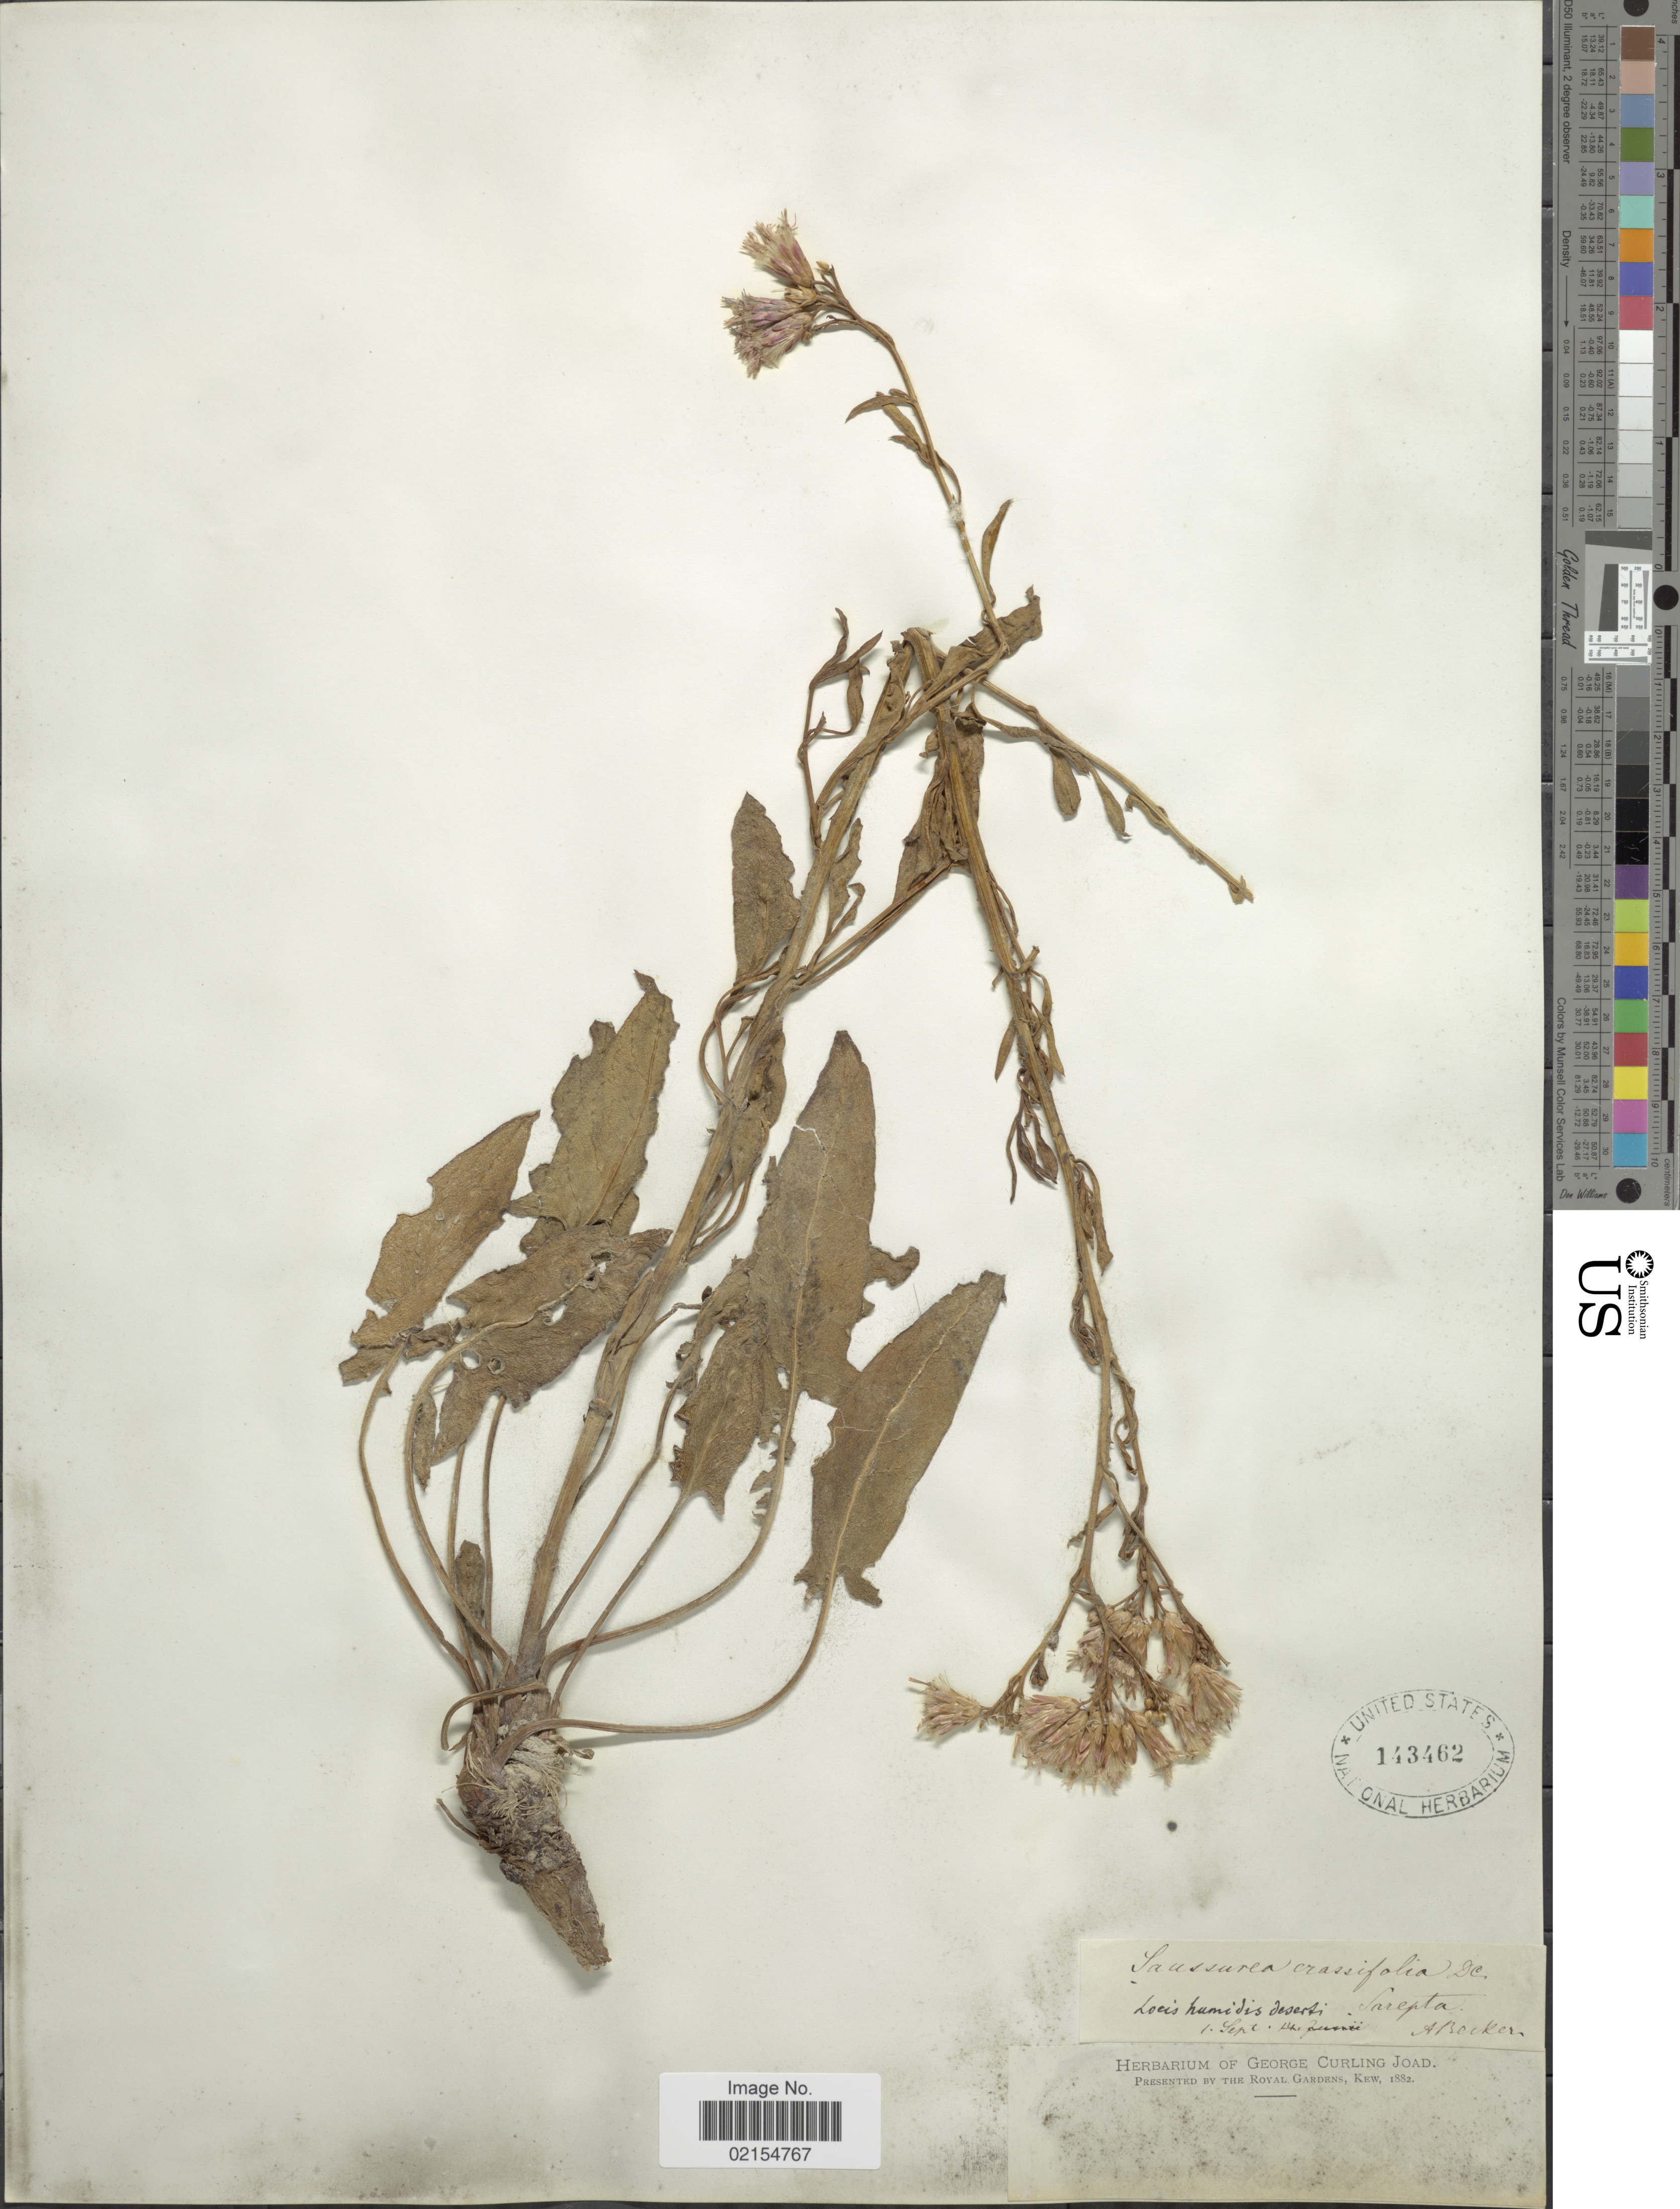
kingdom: Plantae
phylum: Tracheophyta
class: Magnoliopsida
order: Asterales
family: Asteraceae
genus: Saussurea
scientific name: Saussurea salsa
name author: Spreng.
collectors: A. Becker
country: Russian Federation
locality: Locis humidis desertis, Sarepta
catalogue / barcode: US 143462